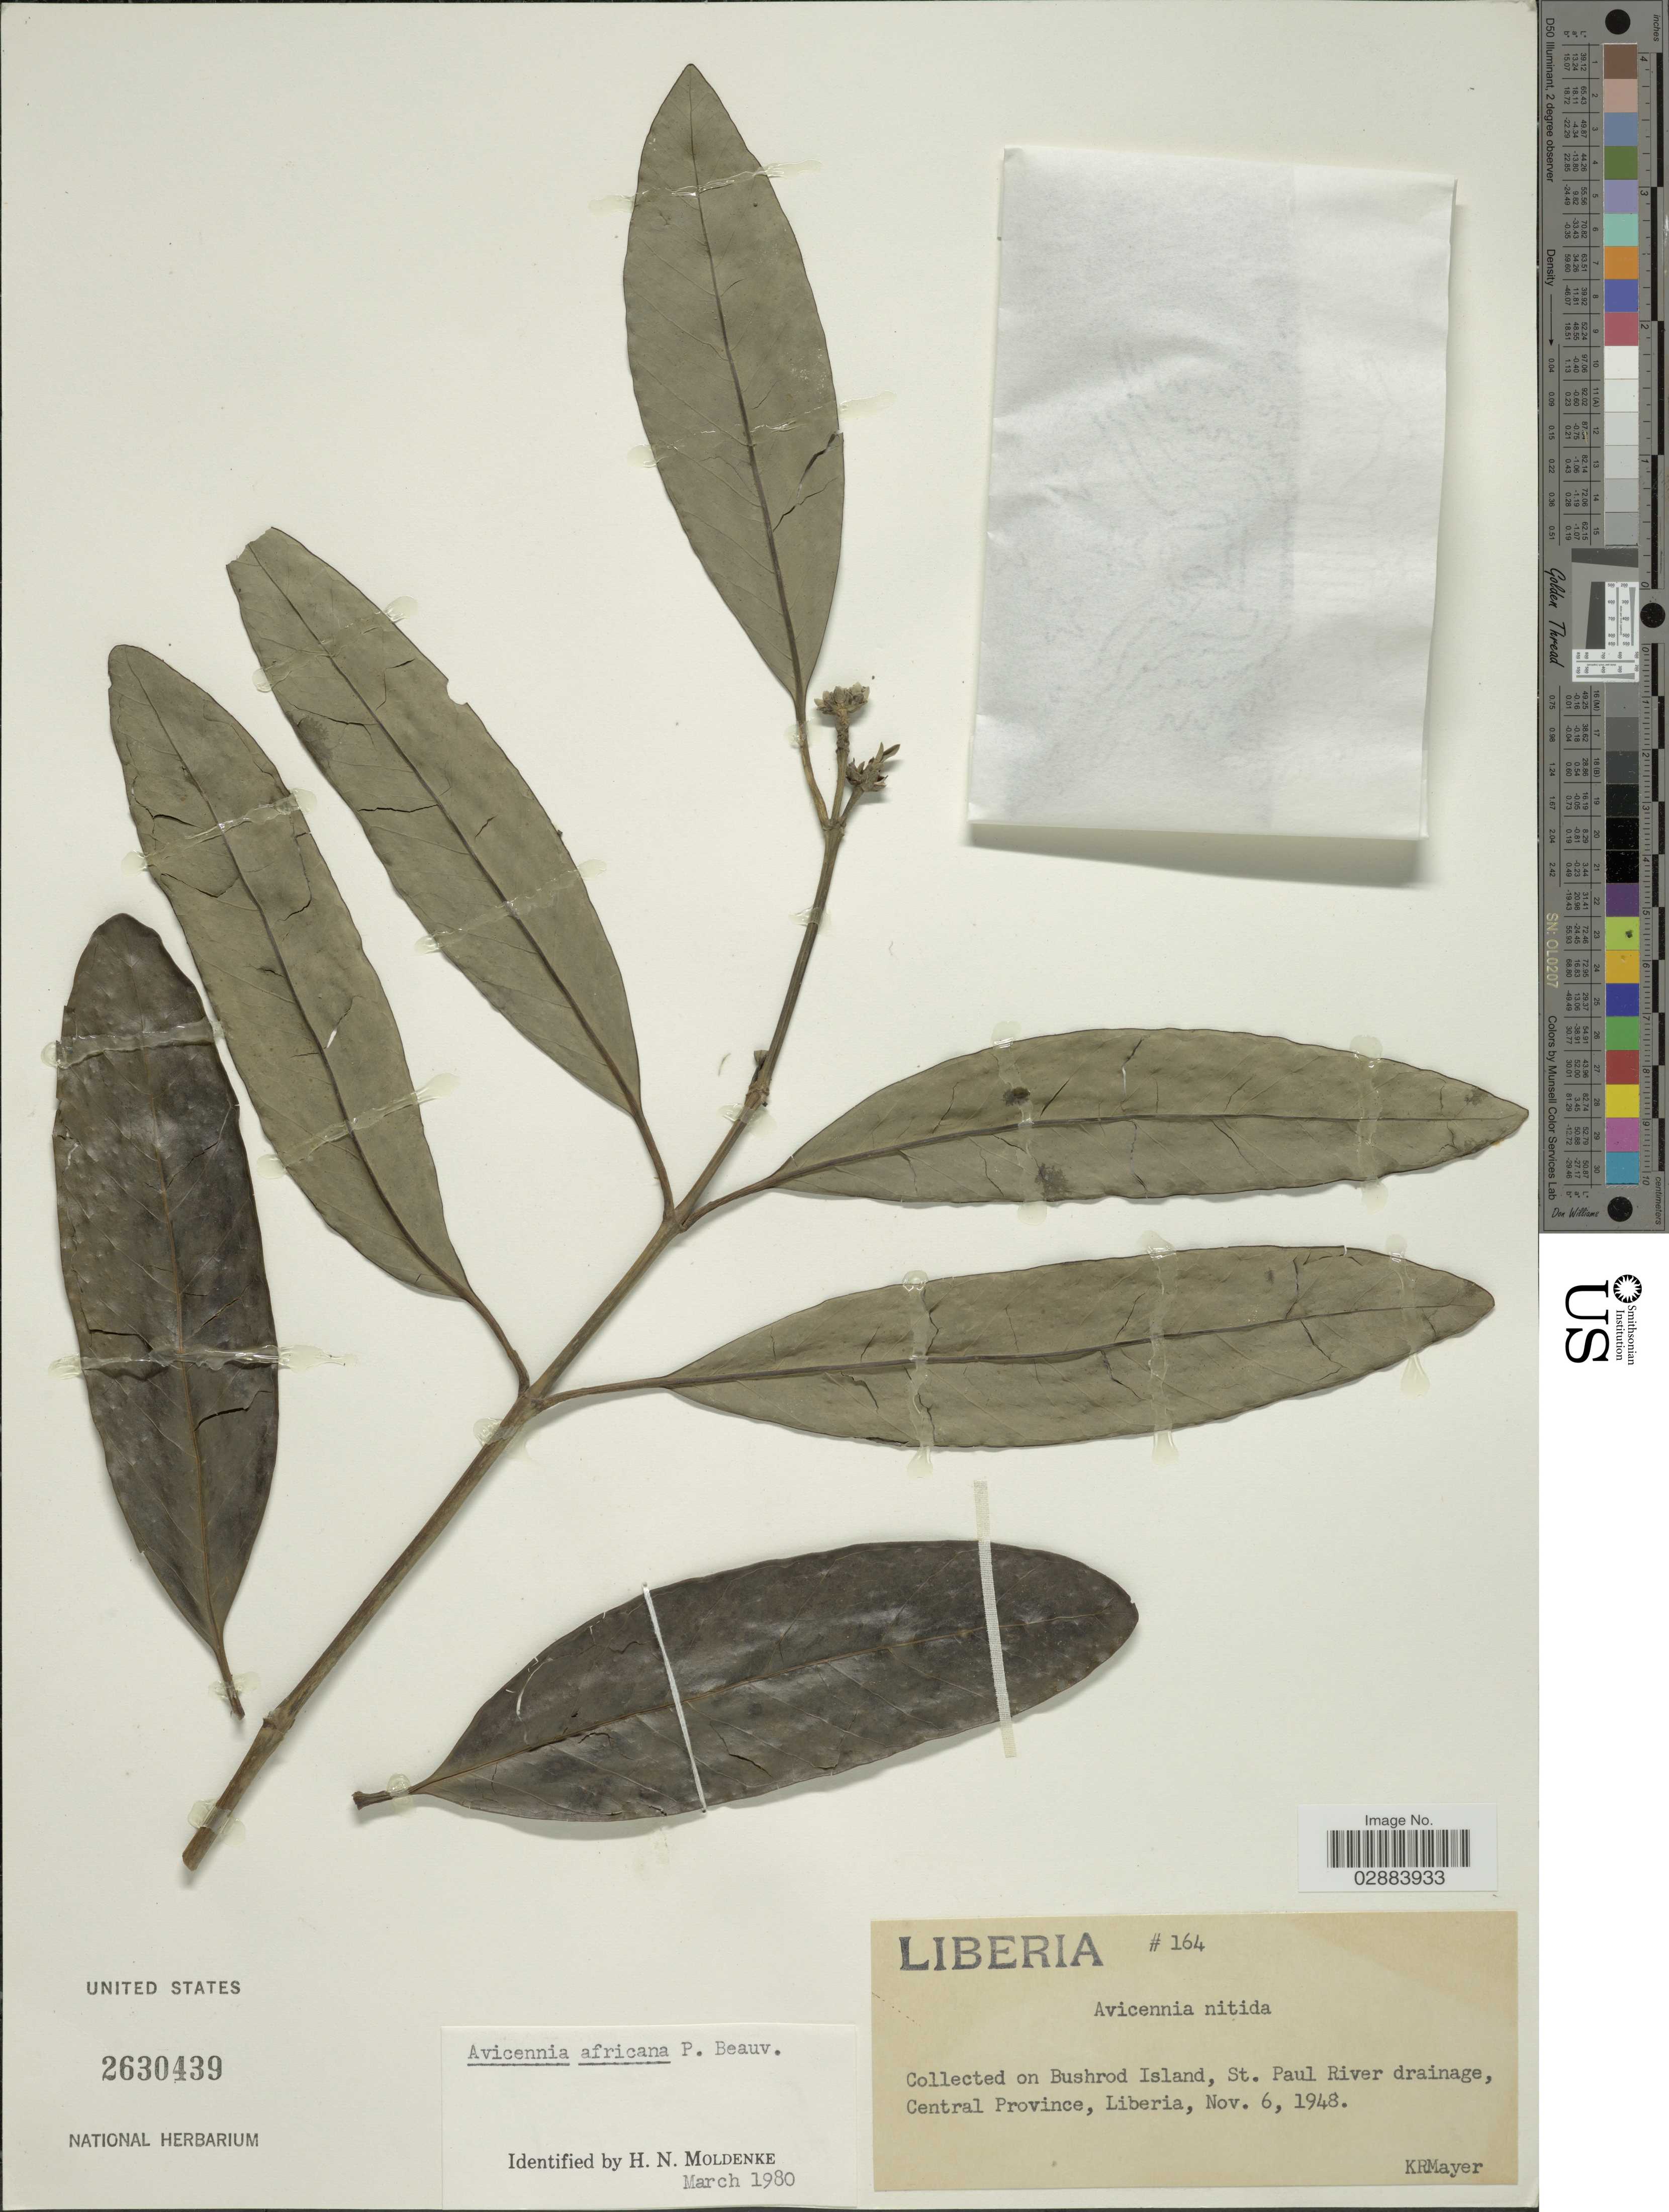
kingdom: Plantae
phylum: Tracheophyta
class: Magnoliopsida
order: Lamiales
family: Acanthaceae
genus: Avicennia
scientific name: Avicennia africana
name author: P. Beauv.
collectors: K. R. Mayer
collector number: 164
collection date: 1948-11-06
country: Liberia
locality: Bushrod Island, St. Paul River drainage, Central Province.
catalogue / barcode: US 2630439